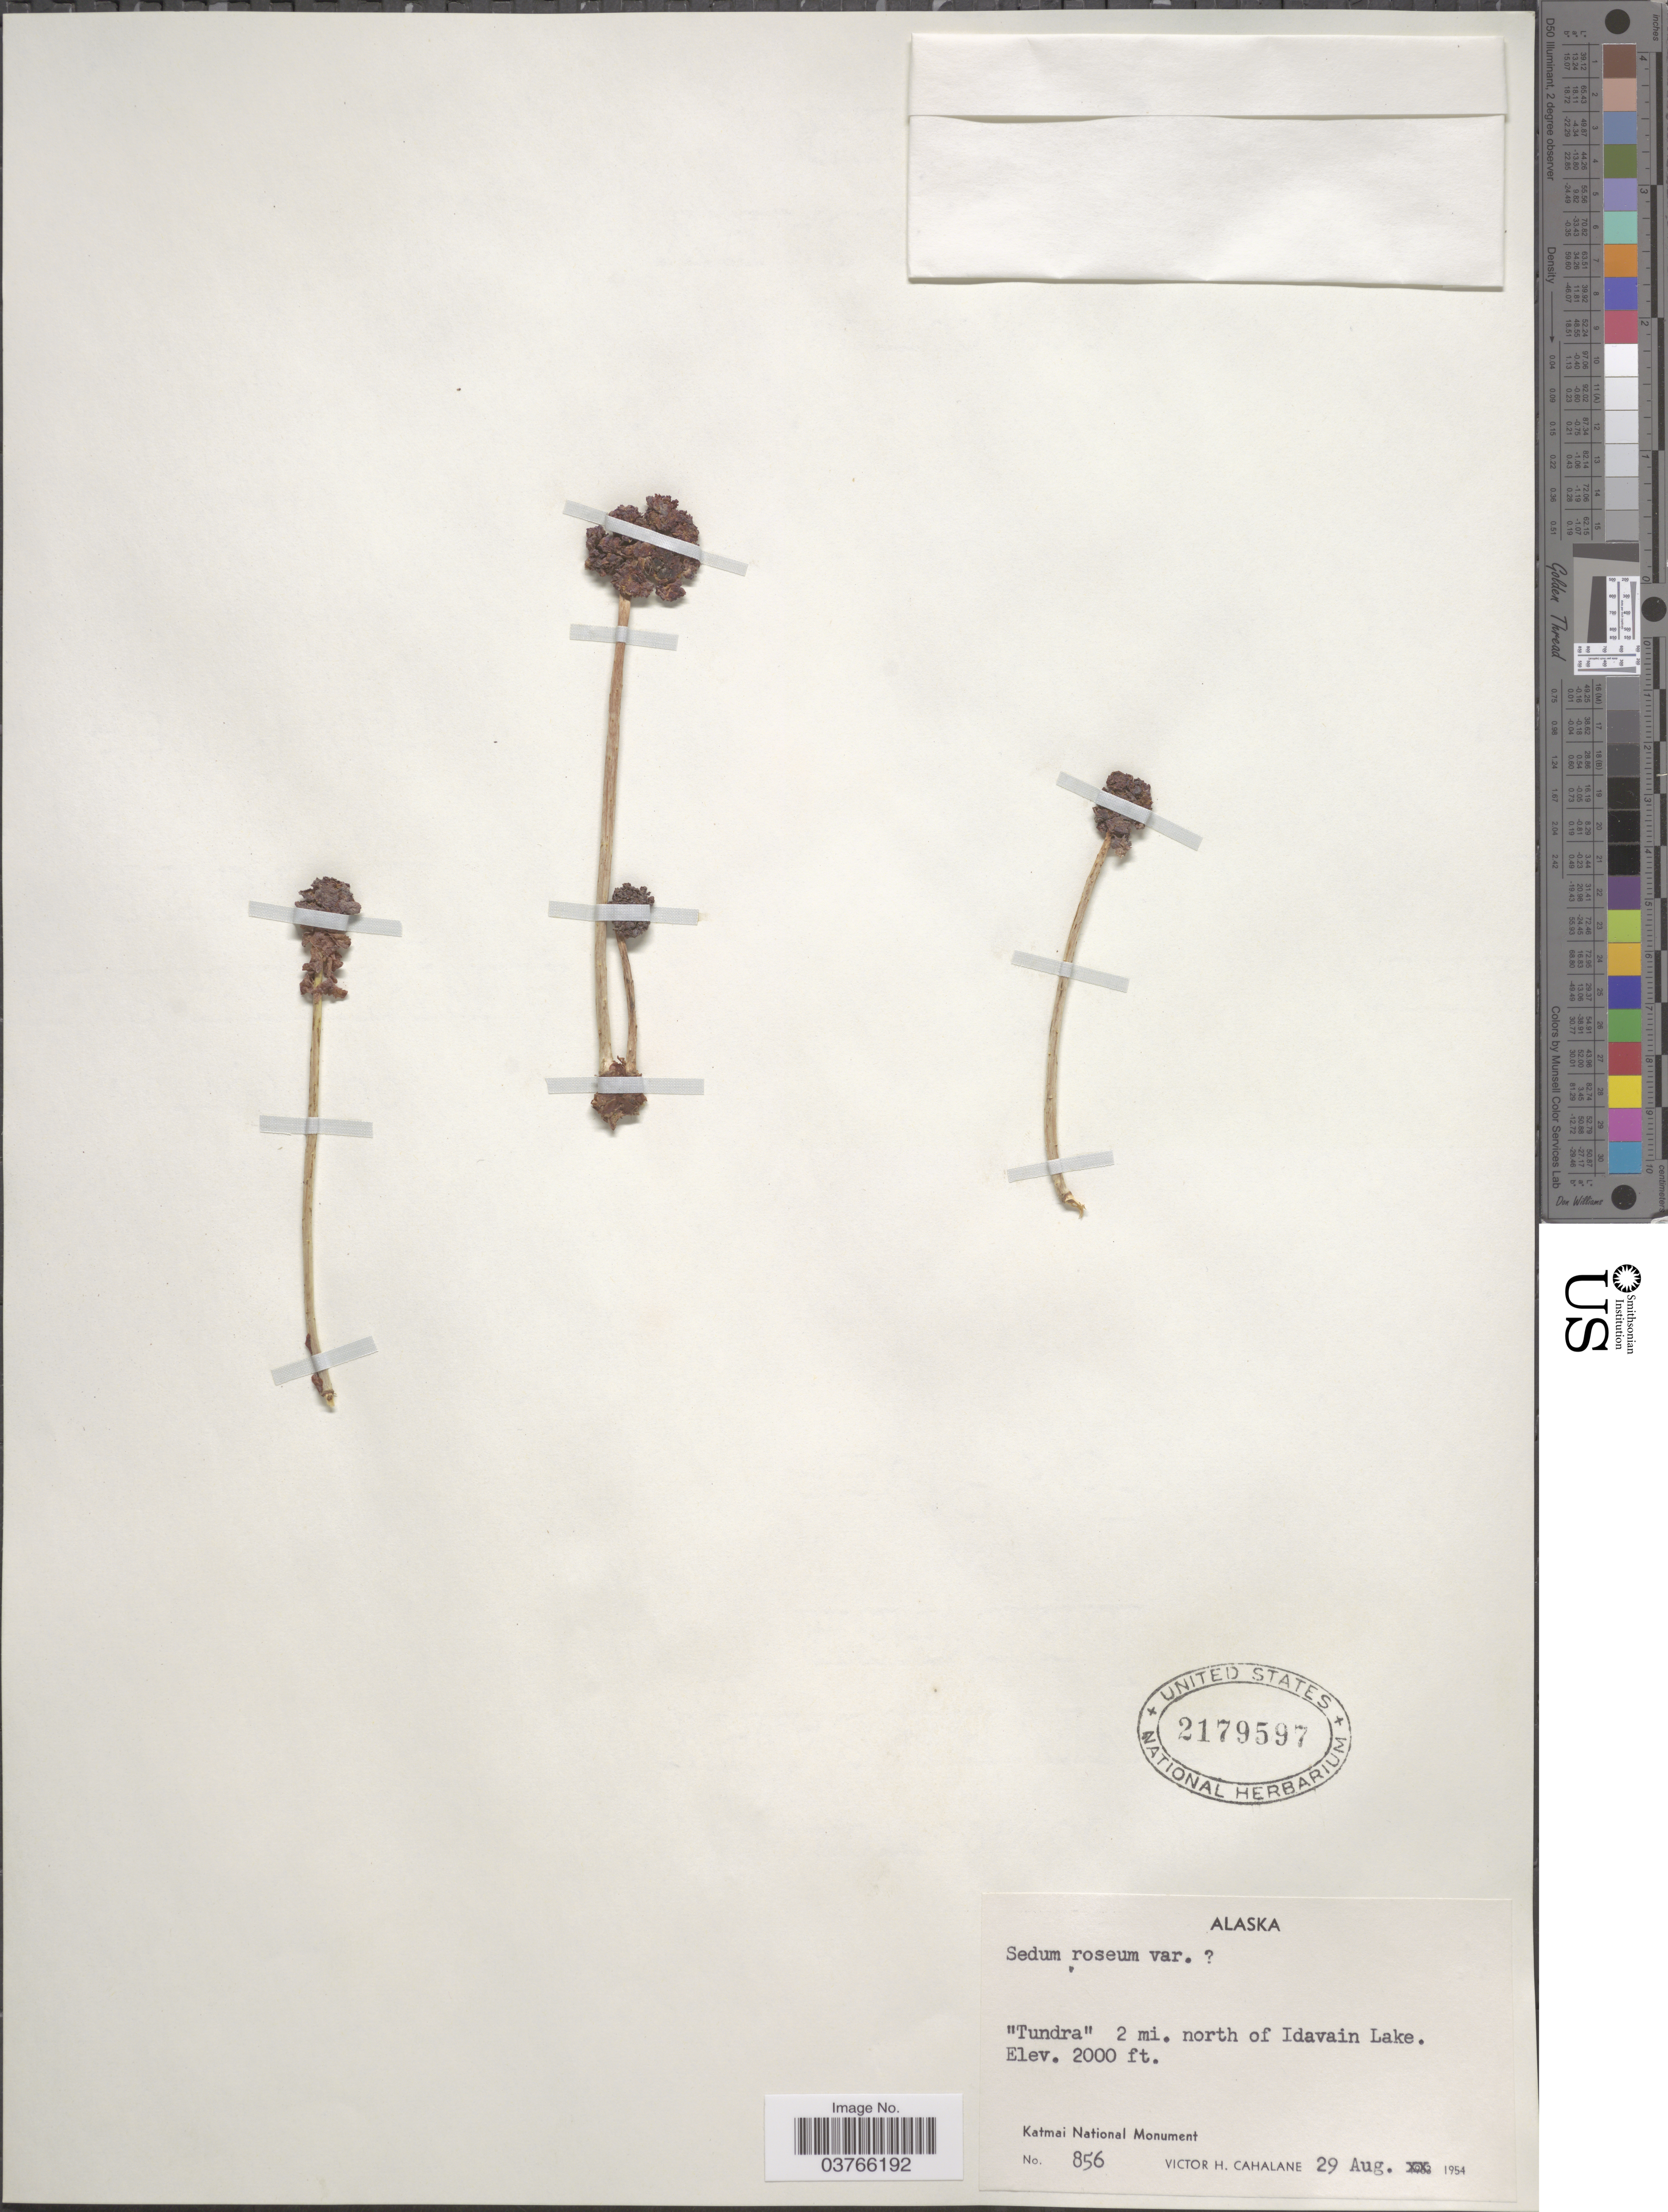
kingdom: Plantae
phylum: Tracheophyta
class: Magnoliopsida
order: Saxifragales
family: Crassulaceae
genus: Rhodiola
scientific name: Rhodiola sp.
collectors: V. Cahalane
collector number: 856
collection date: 1954-08-29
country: United States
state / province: Alaska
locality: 2 mi. north of Idavain Lake. Katmai National Monument.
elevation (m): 610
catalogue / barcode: US 2179597